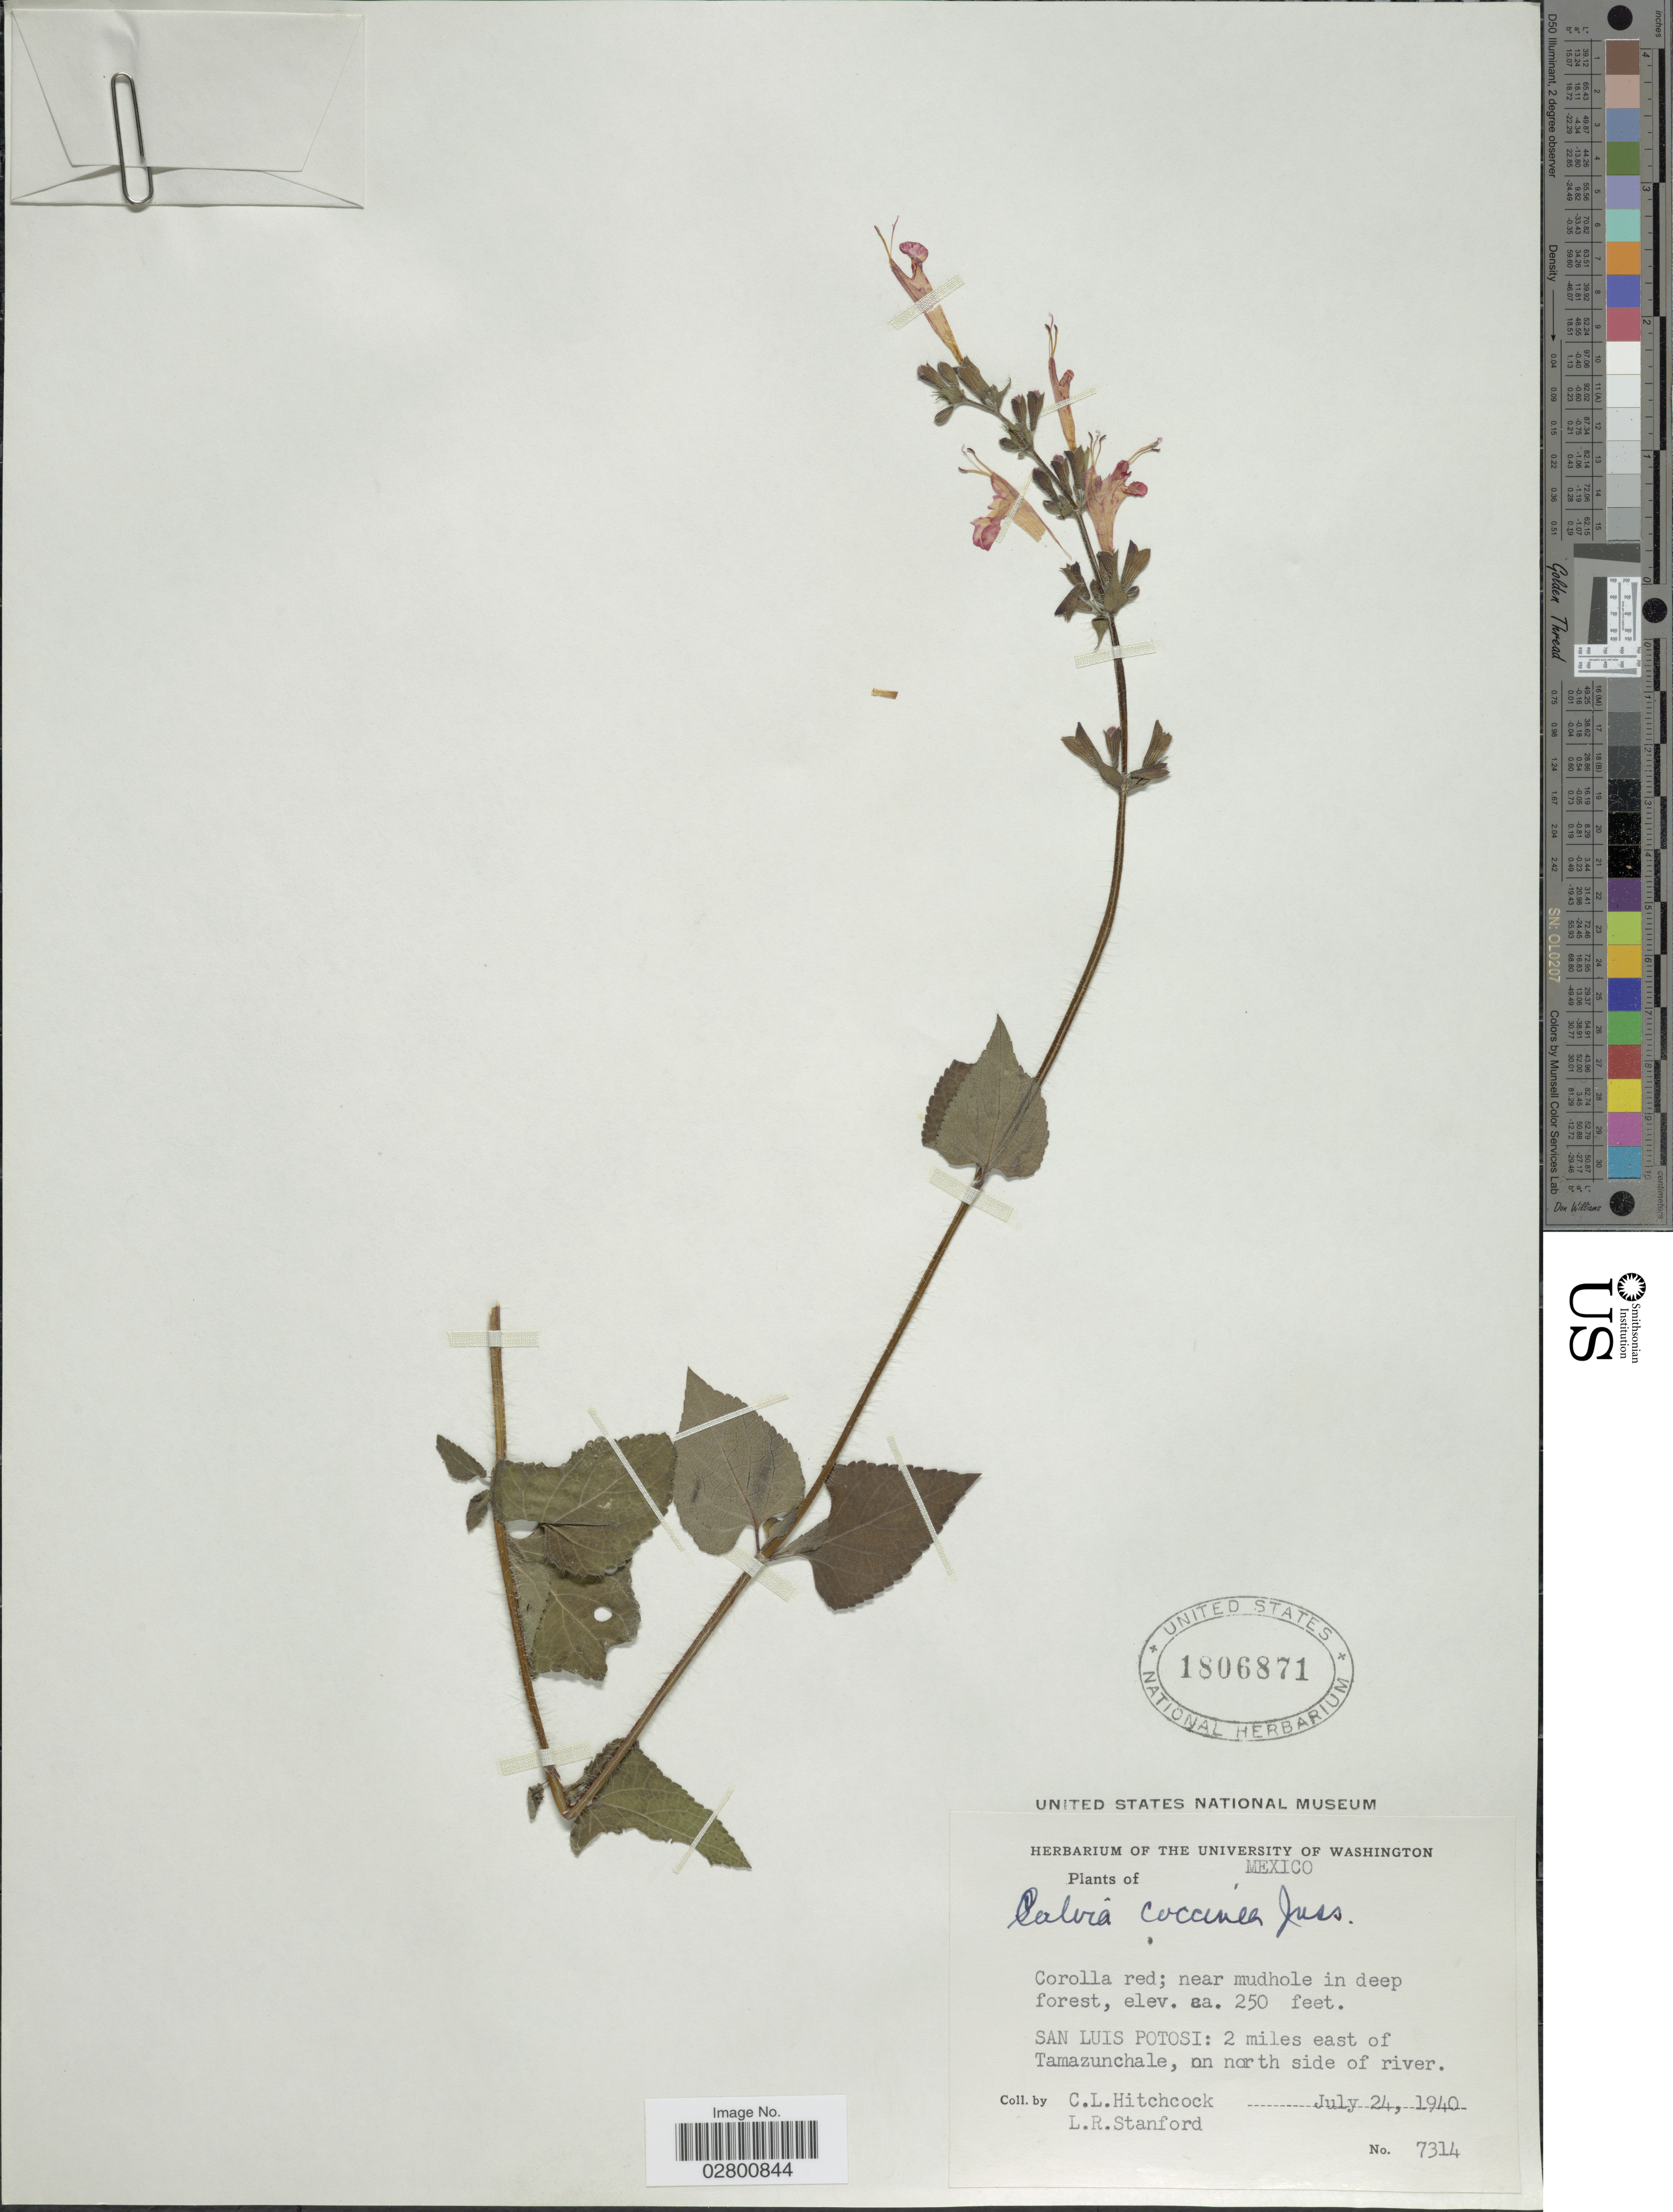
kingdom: Plantae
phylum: Tracheophyta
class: Magnoliopsida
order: Lamiales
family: Lamiaceae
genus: Salvia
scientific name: Salvia coccinea 'Naples Lavender'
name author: L. f. ex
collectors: C. L. Hitchcock & L. R. Stanford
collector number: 7314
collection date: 1940-07-24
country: Mexico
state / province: San Luis Potosí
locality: Near mudhole in deep forest. San Luis Potosi: 2 miles east of Tamazunchale, on north side of river.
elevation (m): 76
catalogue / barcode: US 1806871